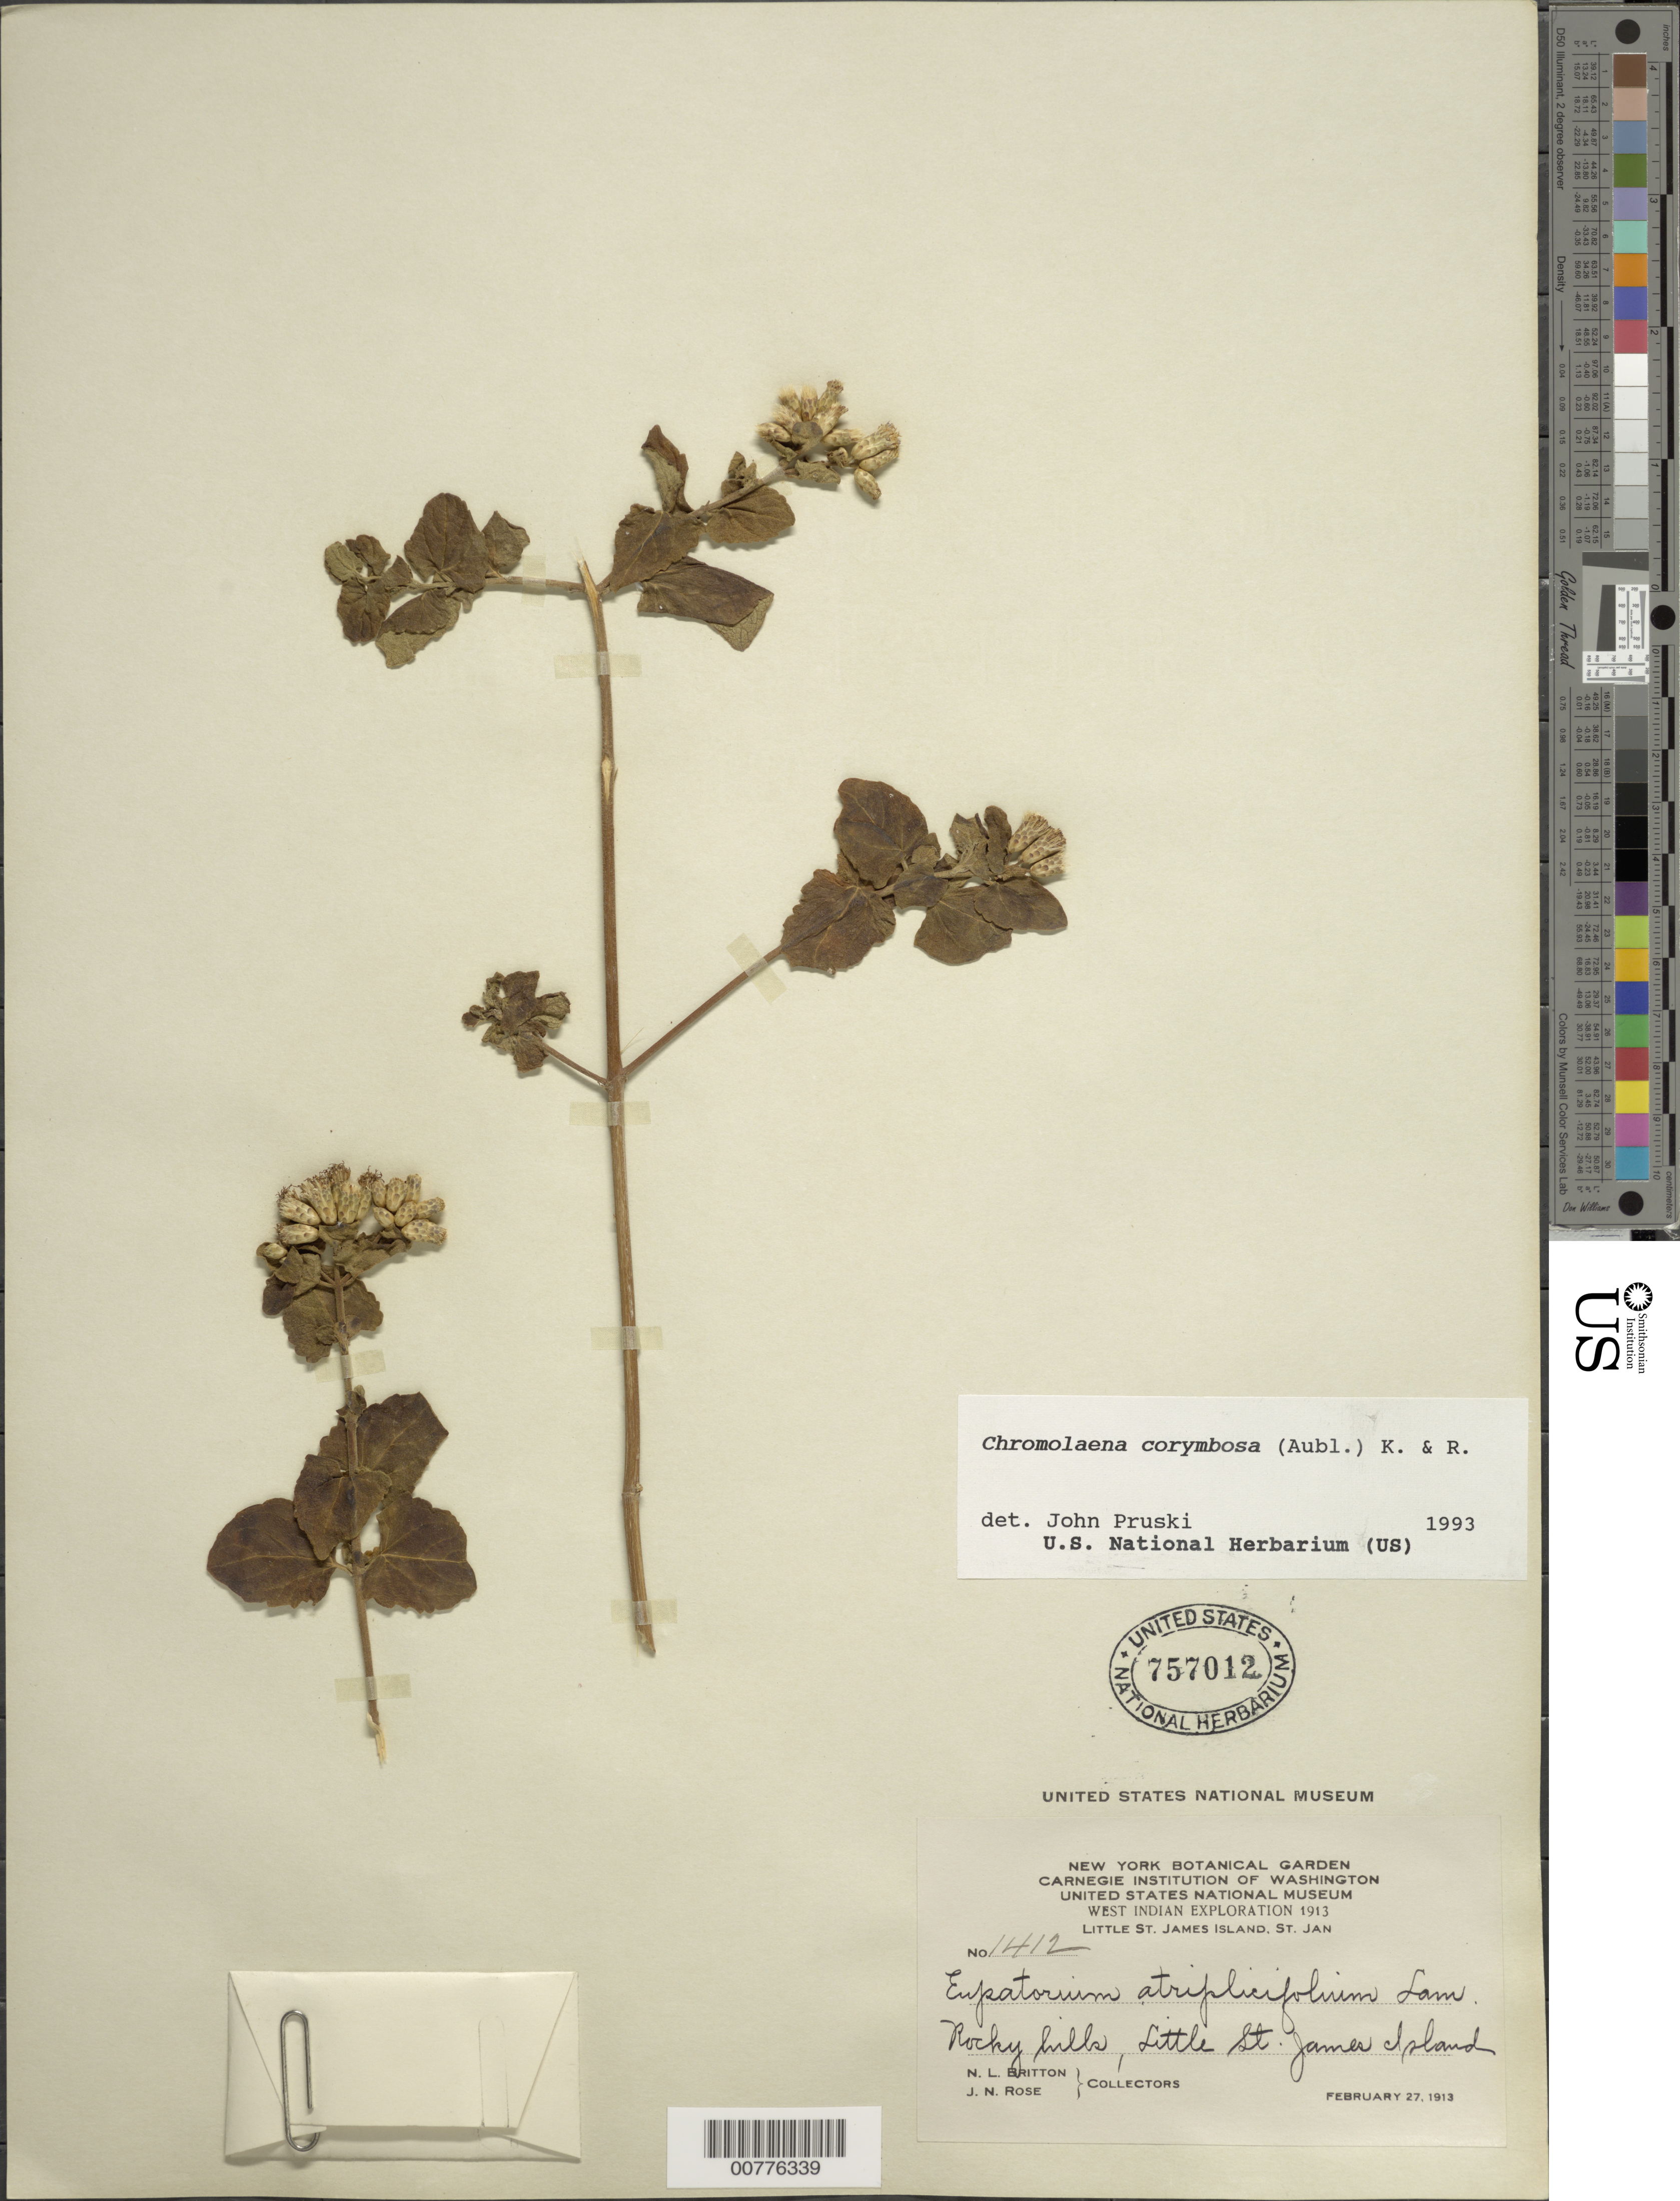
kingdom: Plantae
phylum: Tracheophyta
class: Magnoliopsida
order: Asterales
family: Asteraceae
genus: Chromolaena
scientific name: Chromolaena corymbosa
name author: (Aubl.) R.M. King & H. Rob.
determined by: Pruski, J. F.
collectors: N. Britton & J. N. Rose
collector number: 1412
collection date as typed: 27 Feb 1913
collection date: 1913-02-27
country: U.S. Virgin Islands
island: St. John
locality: Rocky hills, Little St. James Island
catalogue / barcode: US 757012